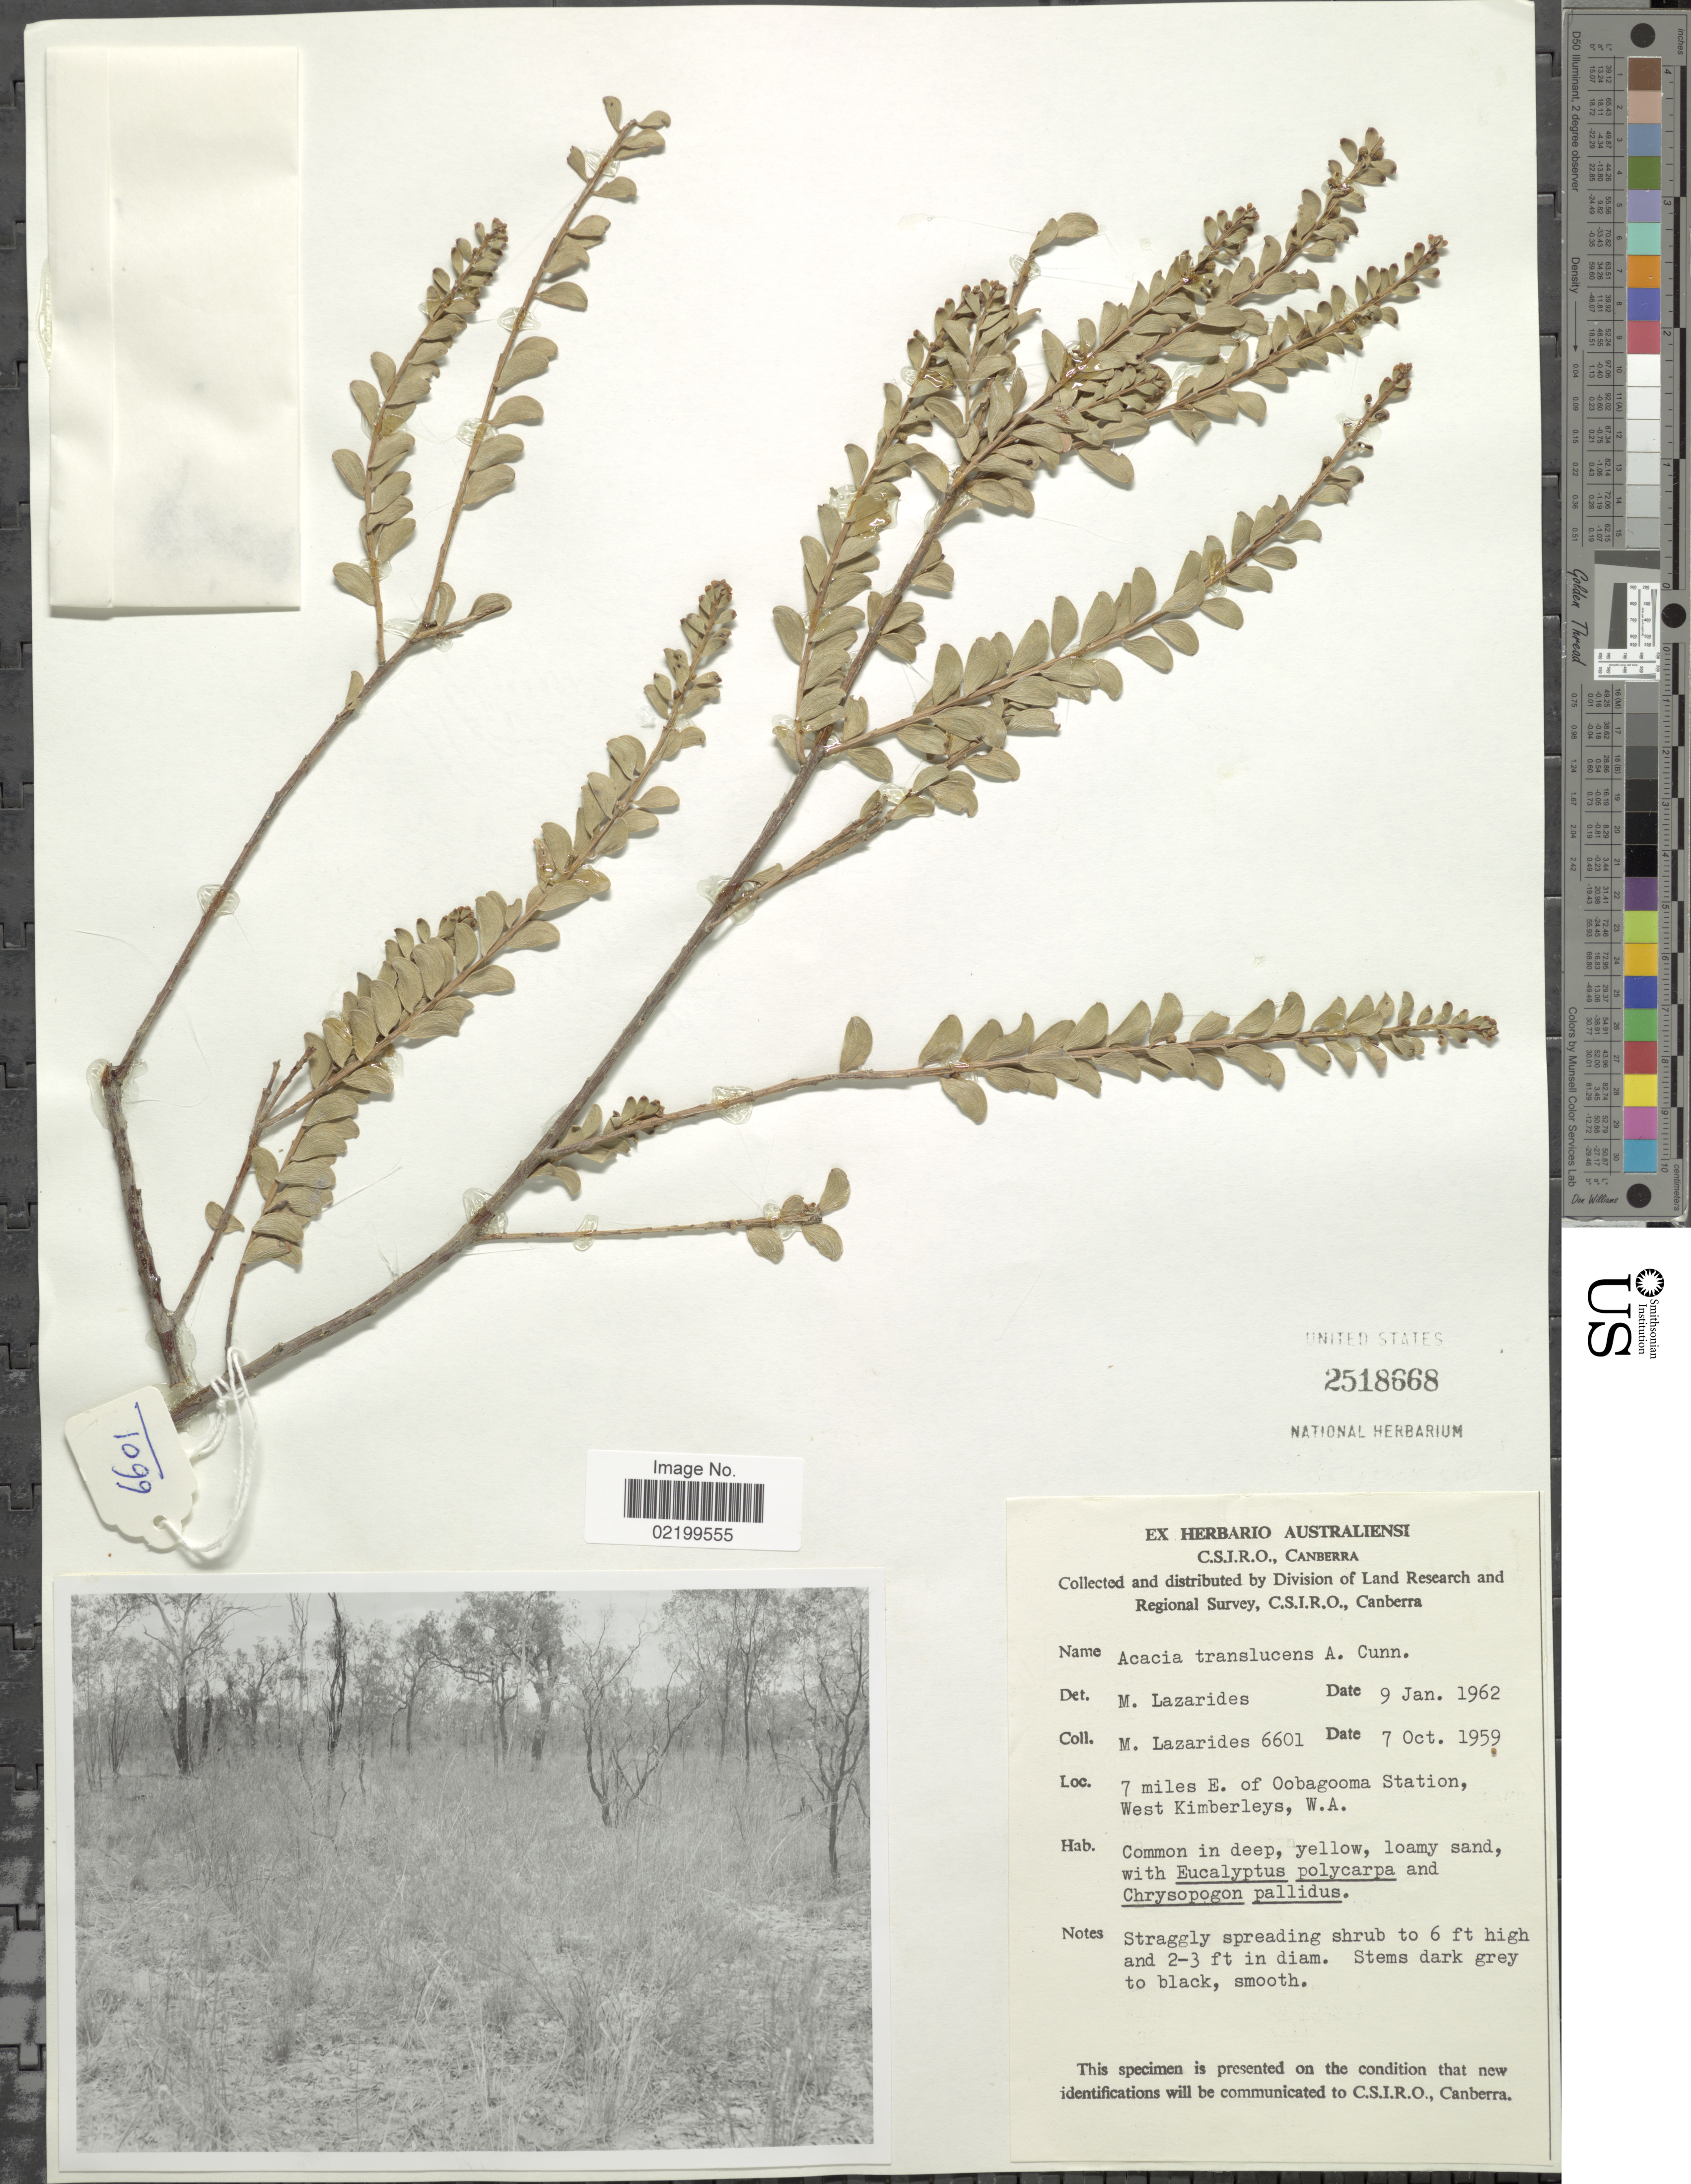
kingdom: Plantae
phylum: Tracheophyta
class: Magnoliopsida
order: Fabales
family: Fabaceae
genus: Acacia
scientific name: Acacia translucens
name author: Hook.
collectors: M. Lazarides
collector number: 6601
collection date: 1959-10-07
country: Australia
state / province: Western Australia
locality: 7 miles E. of Oobagooma Station, West Kimberleys, W. A.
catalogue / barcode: US 2518668